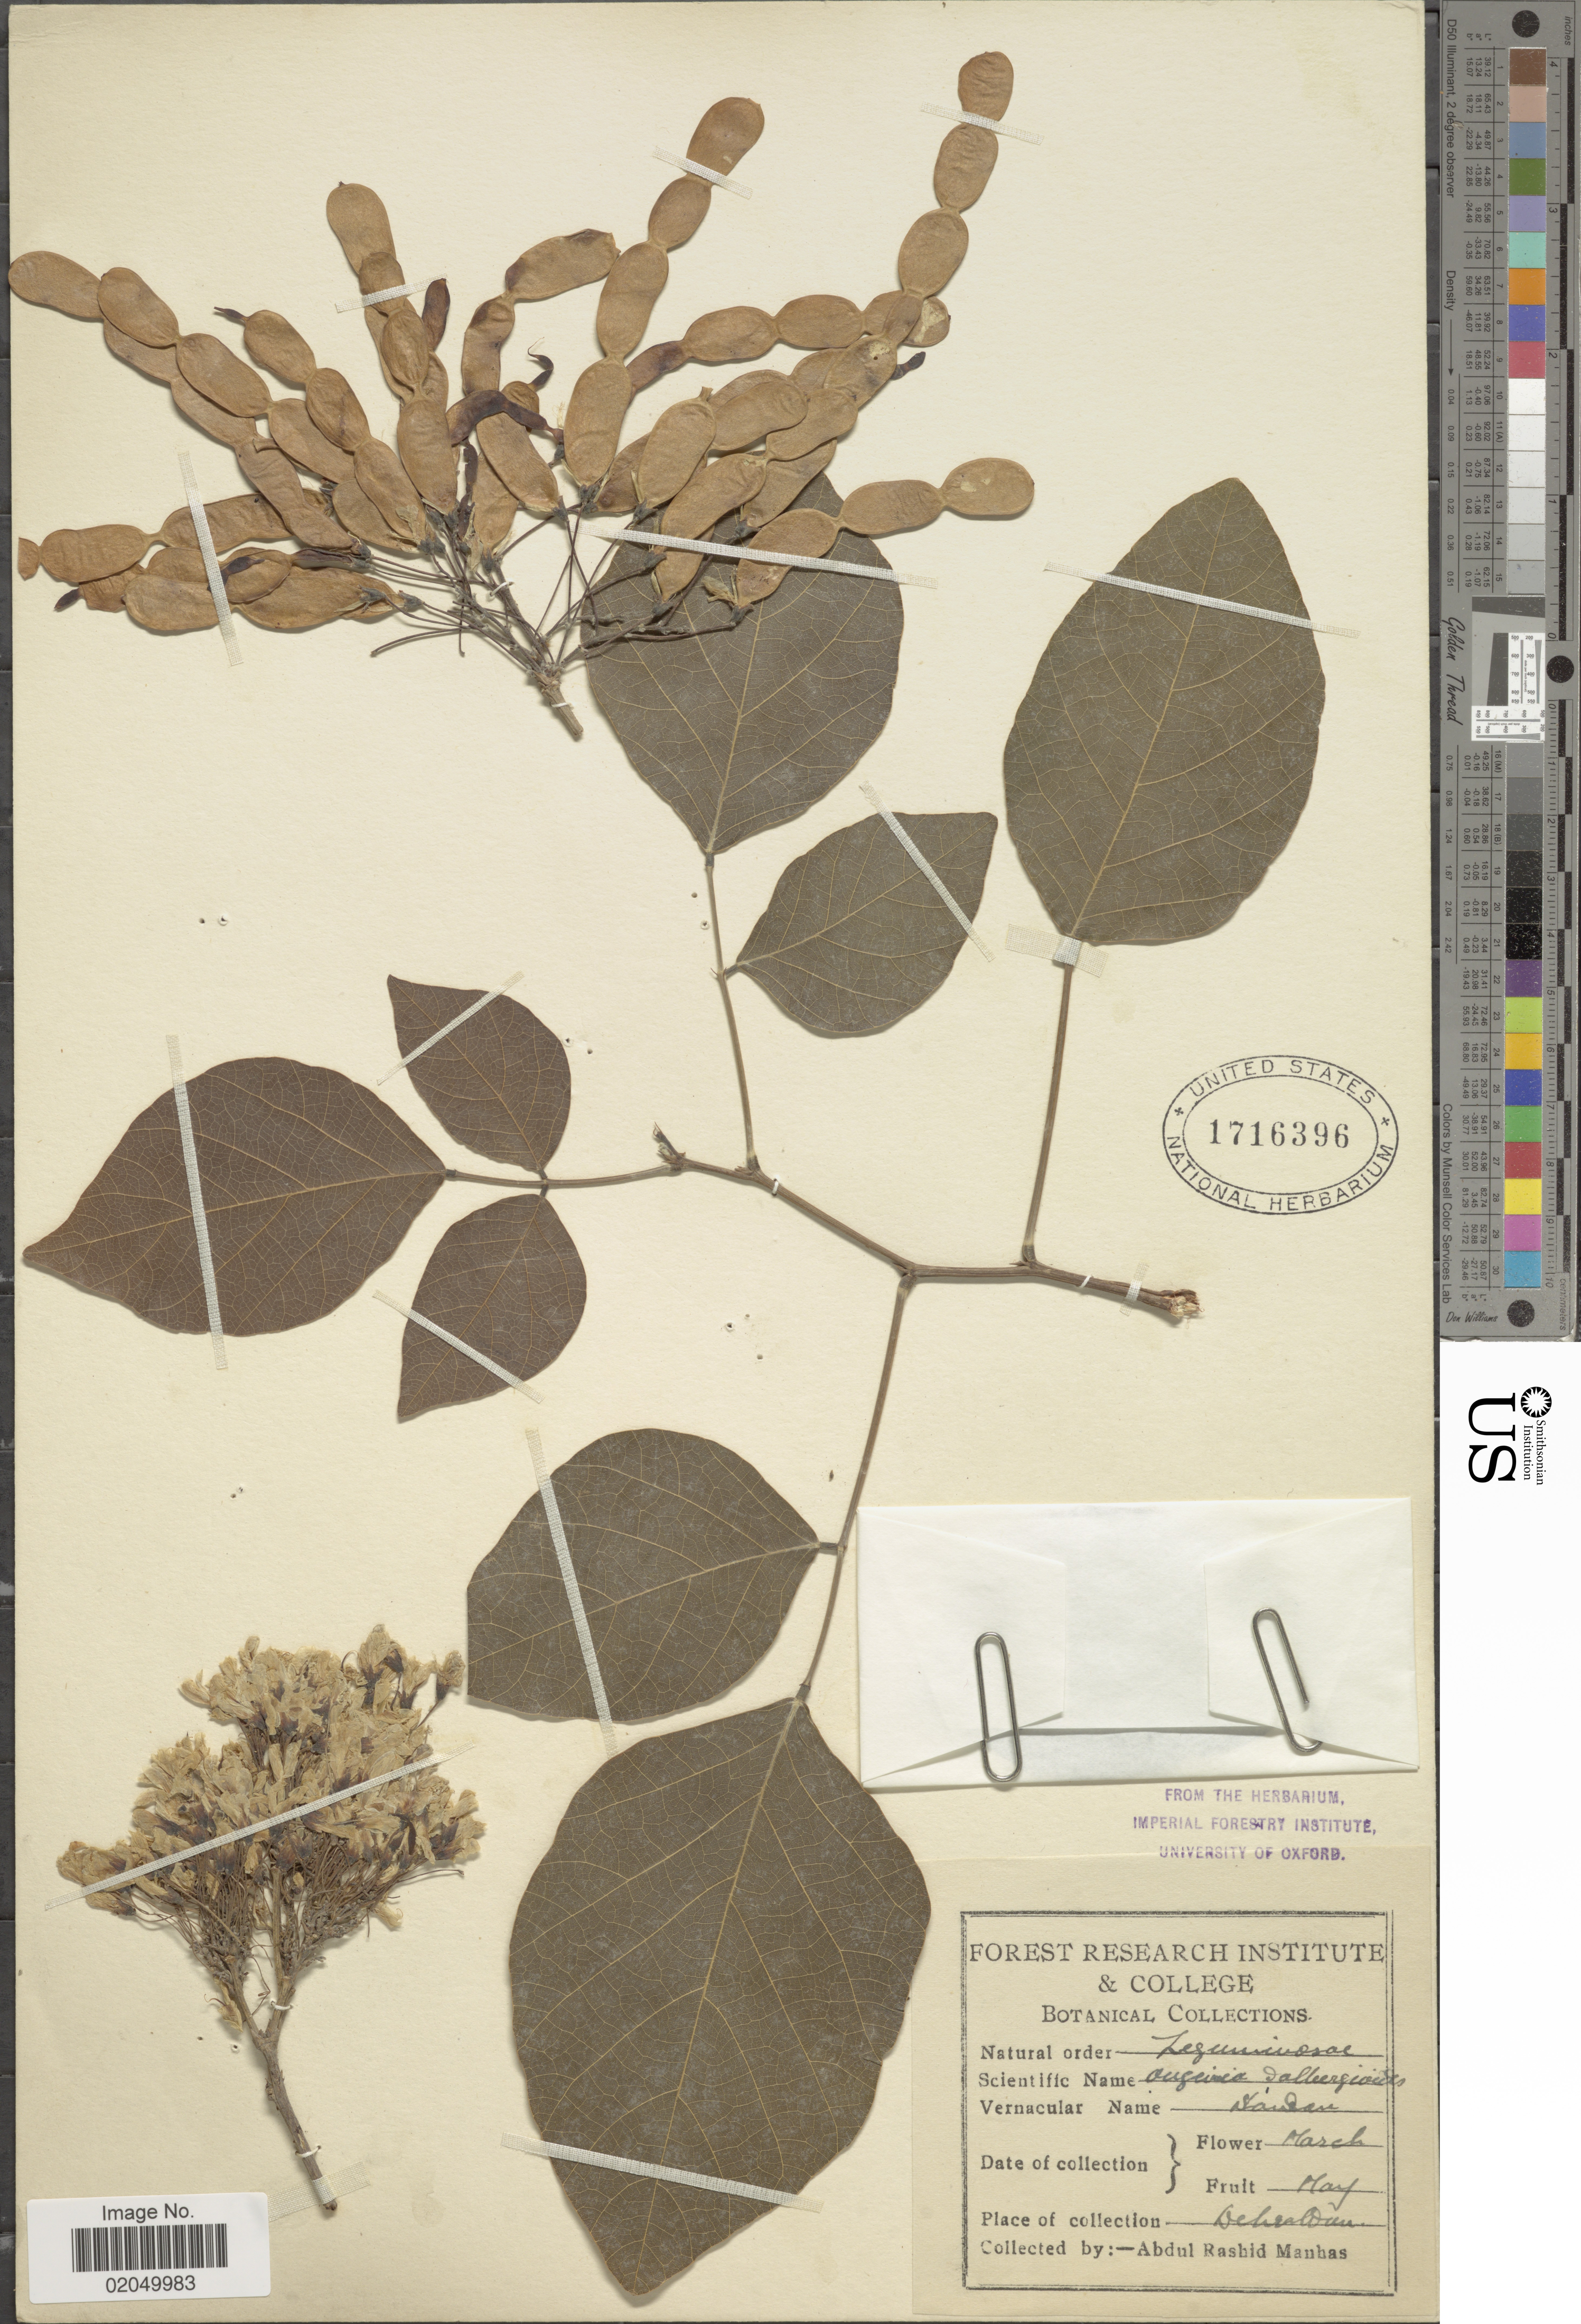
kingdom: Plantae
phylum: Tracheophyta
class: Magnoliopsida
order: Fabales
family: Fabaceae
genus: Ougeinia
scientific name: Ougeinia dalbergioides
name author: Benth.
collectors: A. Manhas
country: India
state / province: Uttarakhand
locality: Dehradun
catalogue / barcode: US 1716396